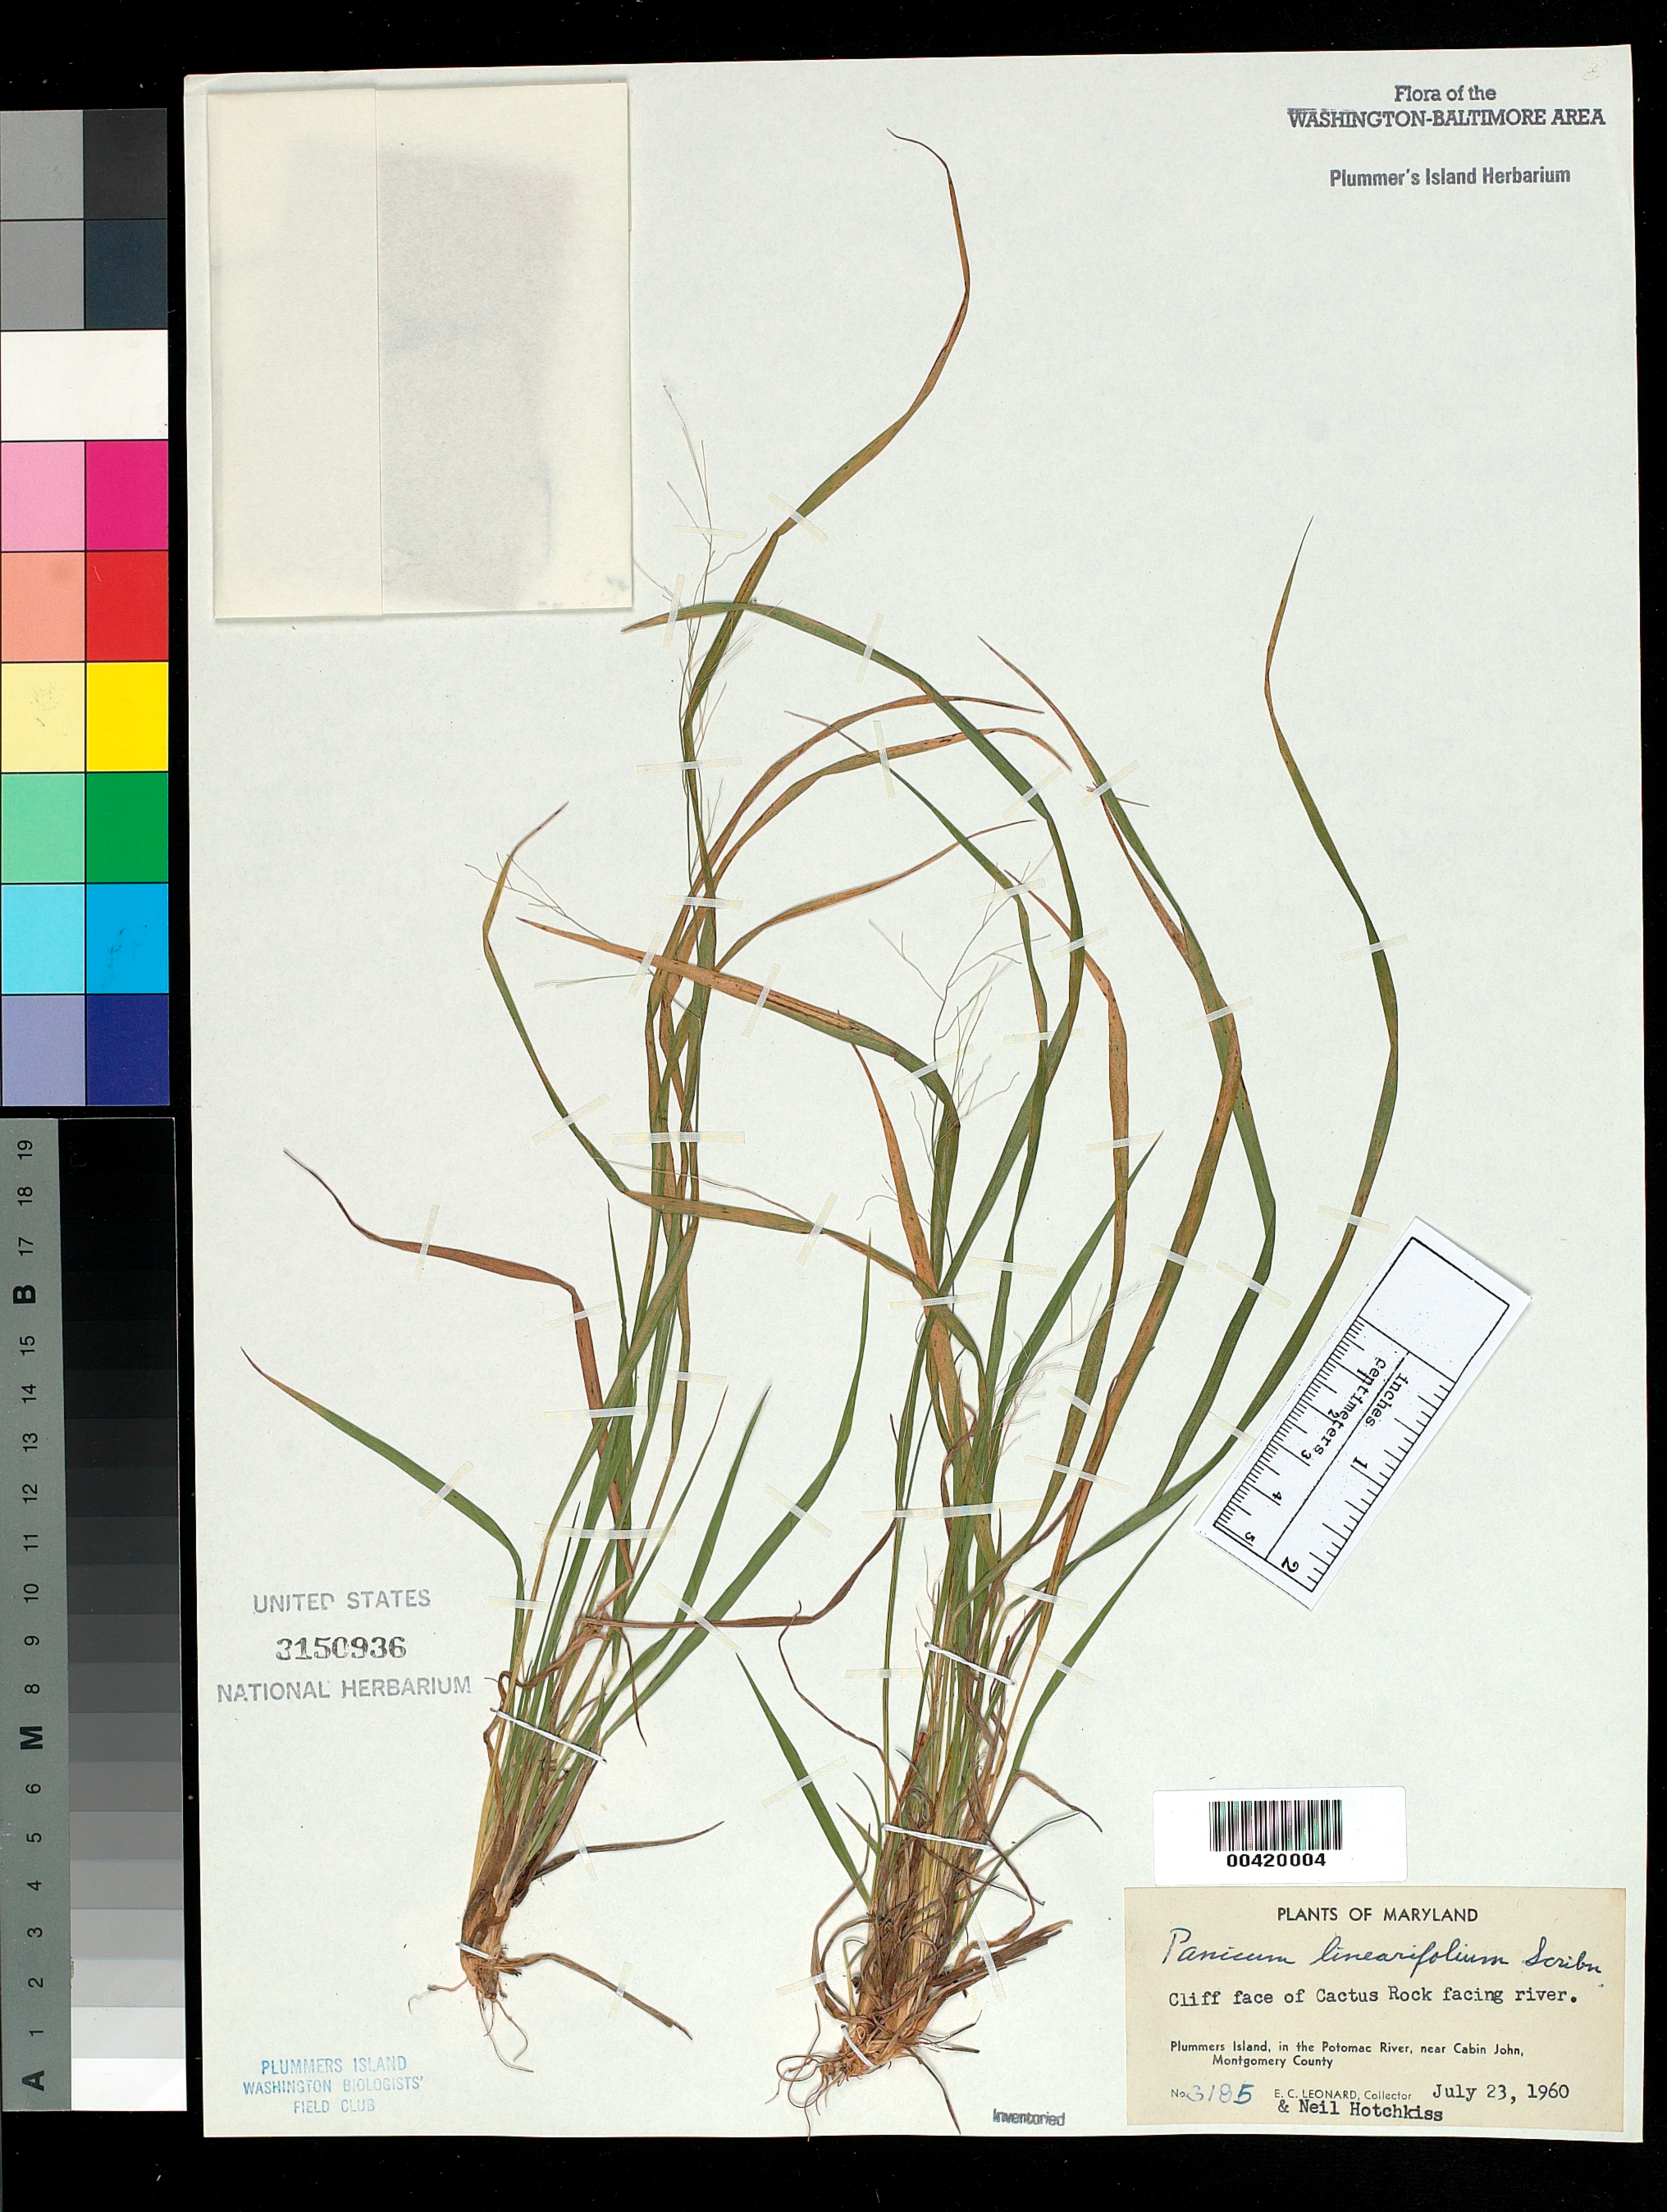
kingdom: Plantae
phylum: Tracheophyta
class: Liliopsida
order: Poales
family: Poaceae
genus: Dichanthelium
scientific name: Dichanthelium linearifolium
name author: (Scribn.) Gould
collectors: E. C. Leonard & N. Hotchkiss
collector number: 3185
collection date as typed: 23 Jul 1960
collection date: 1960-07-23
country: United States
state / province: Maryland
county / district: Montgomery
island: Plummers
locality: Plummer's Island; cliff face of Cactus Rock facing River C. & O. Canal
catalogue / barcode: US 3150936